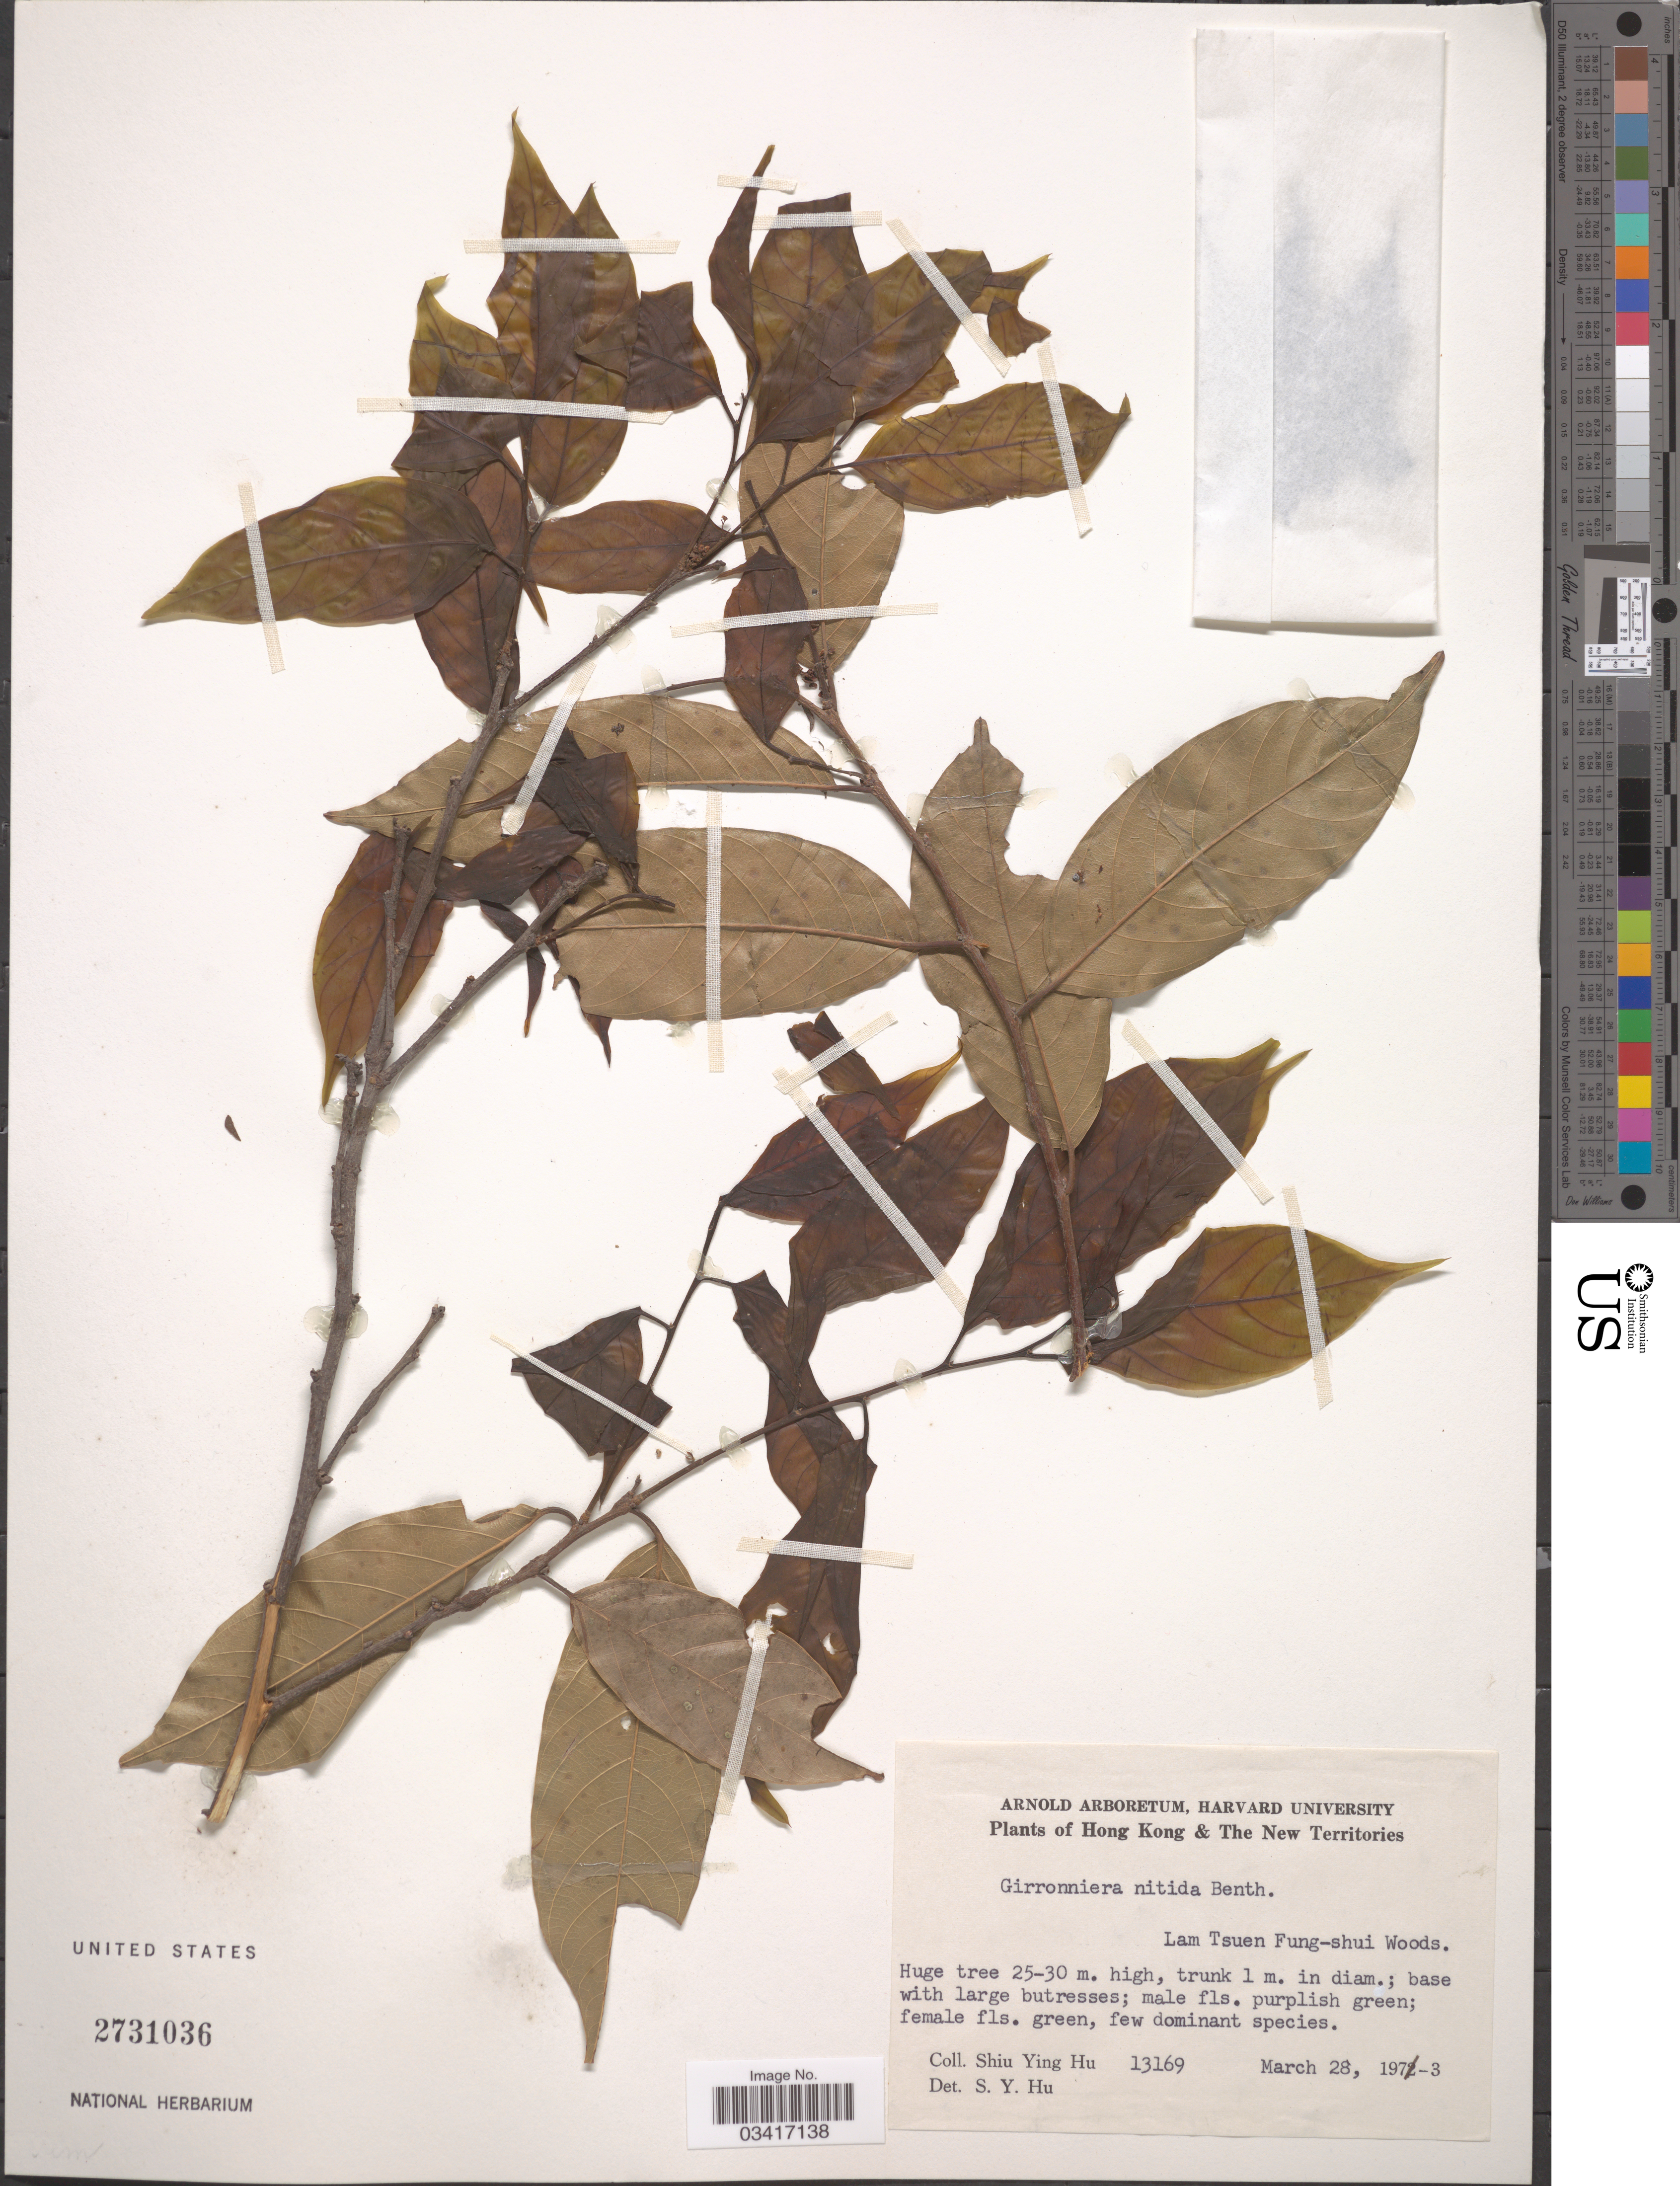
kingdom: Plantae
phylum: Tracheophyta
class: Magnoliopsida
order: Rosales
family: Cannabaceae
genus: Gironniera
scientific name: Gironniera nitida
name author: Benth.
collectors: S. Y. Hu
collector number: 13169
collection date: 1973-03-28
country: China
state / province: Hong Kong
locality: Hong Kong & The New Territories. Lam Tsuen Fung-shui Woods.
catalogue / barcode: US 2731036